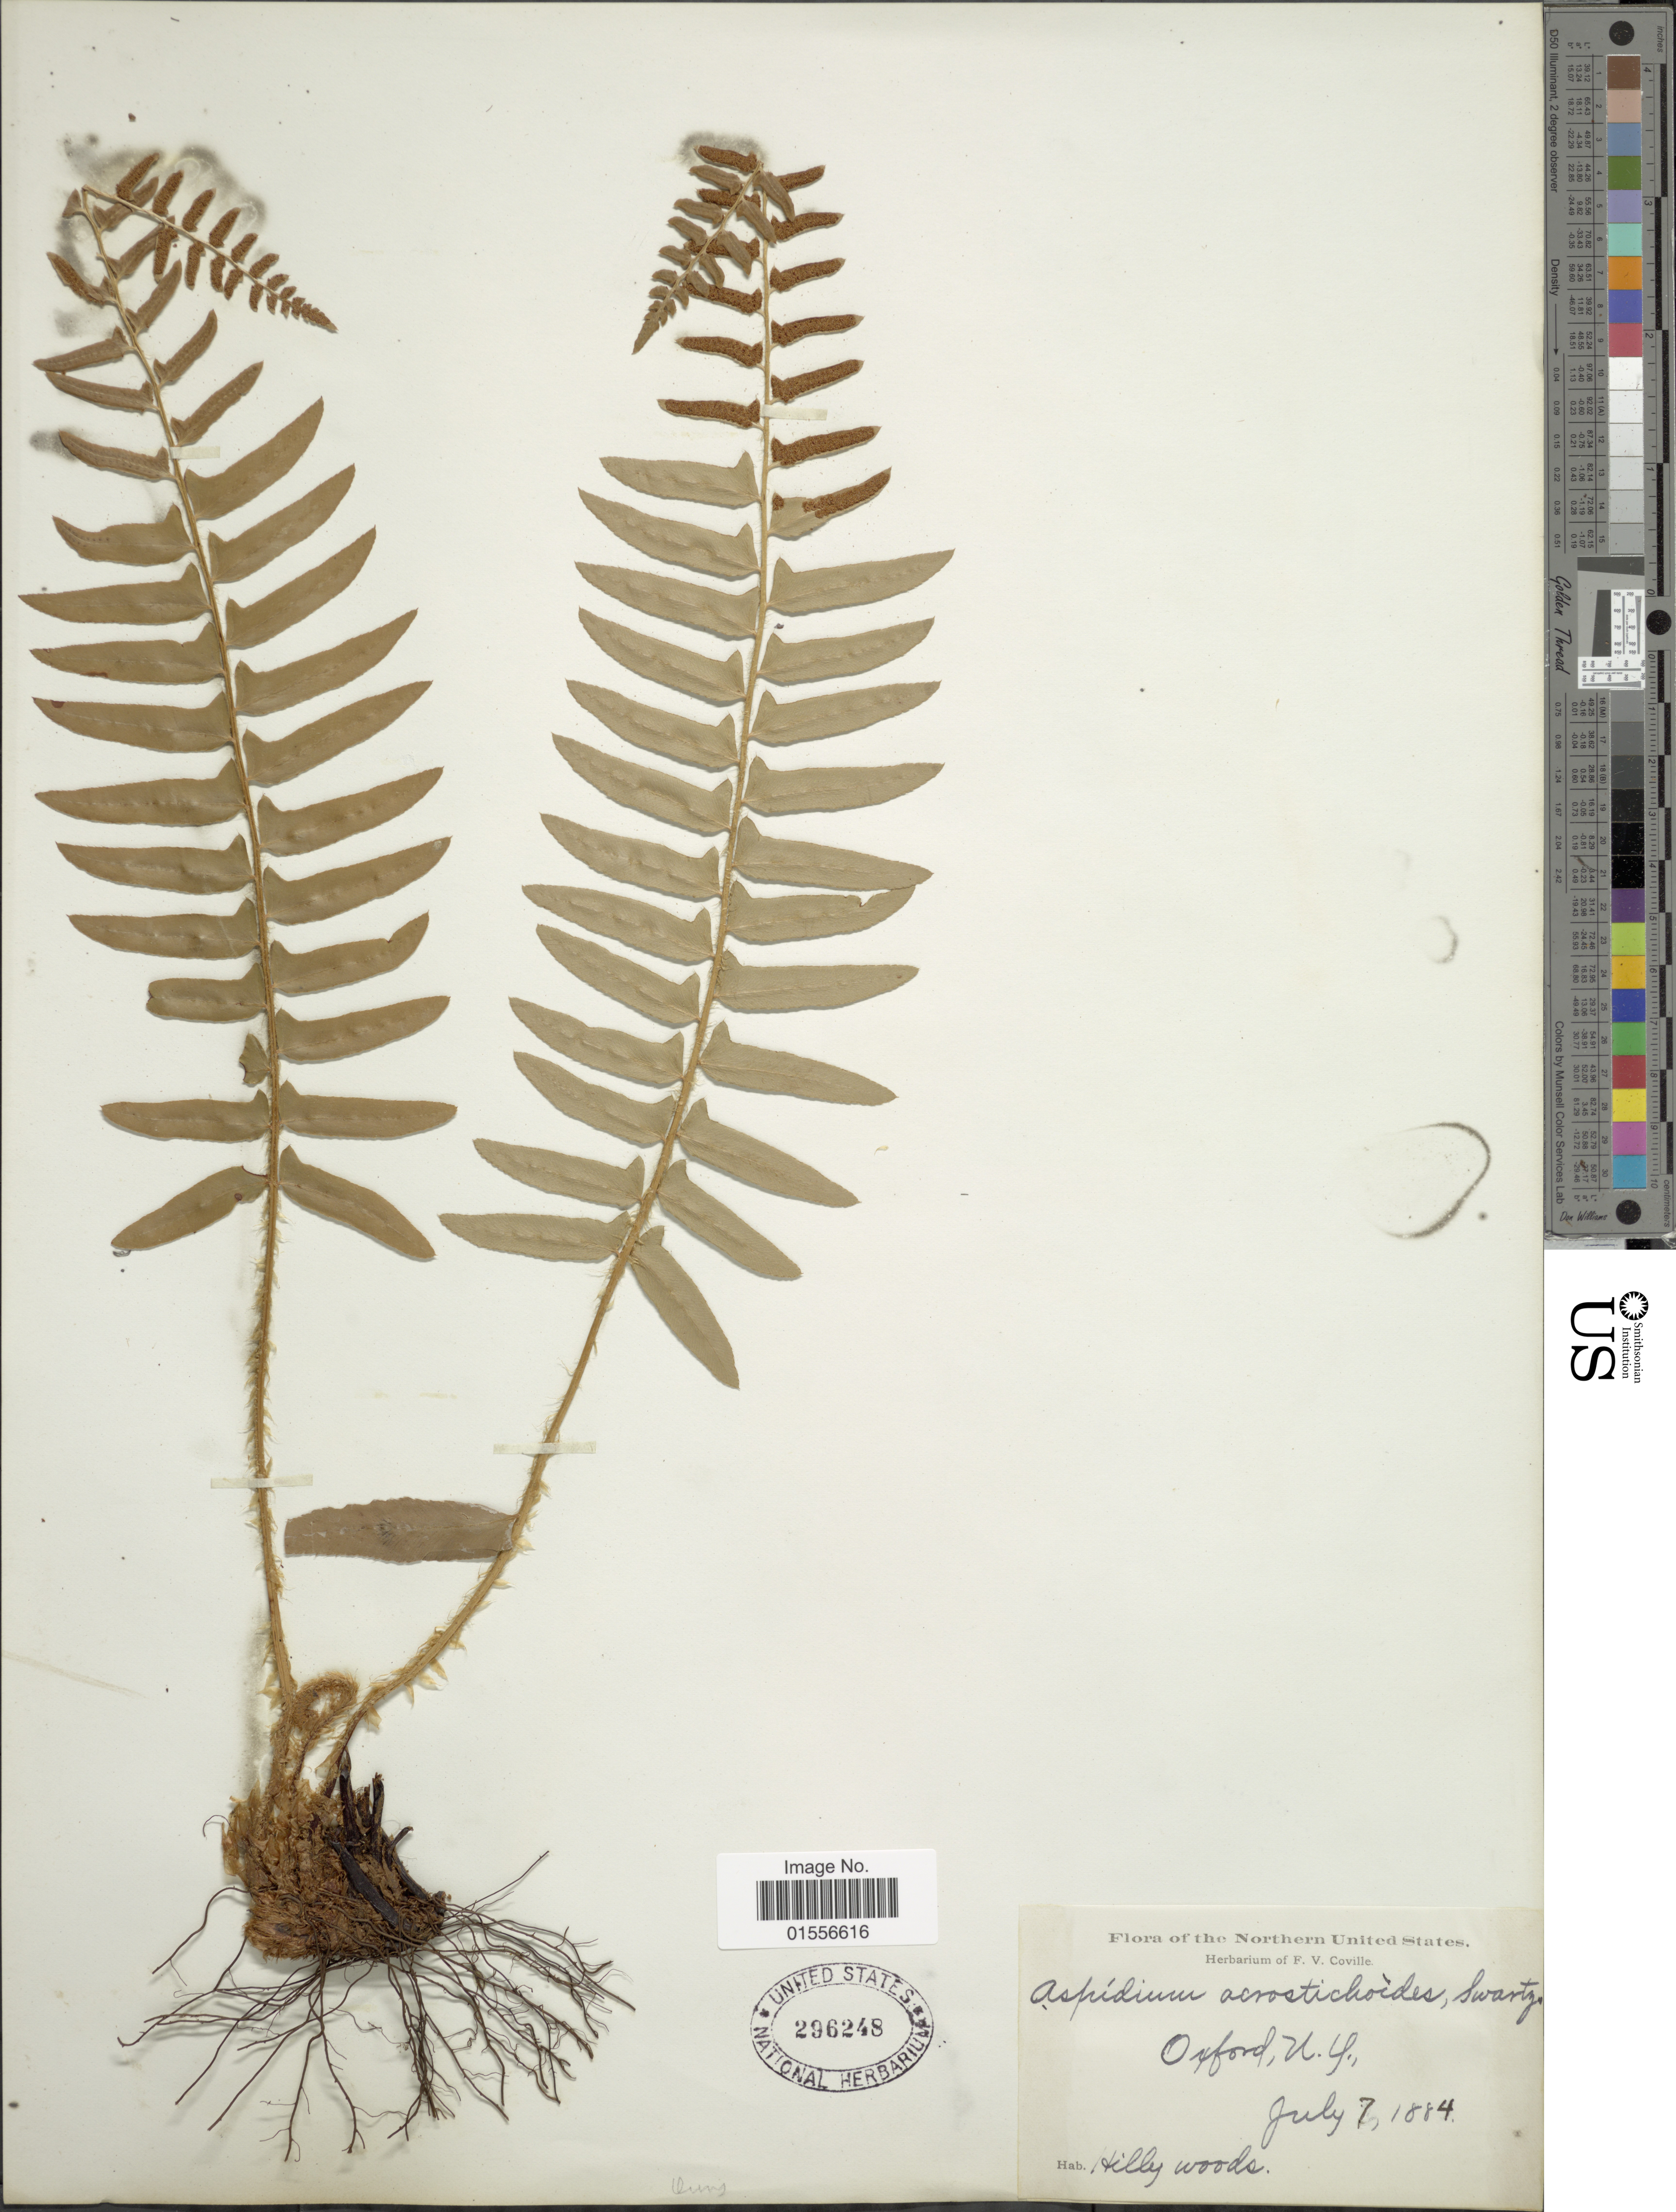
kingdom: Plantae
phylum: Tracheophyta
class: Polypodiopsida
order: Polypodiales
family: Dryopteridaceae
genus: Polystichum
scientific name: Polystichum acrostichoides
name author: (Michx.) Schott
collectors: ex herb. F. V. Coville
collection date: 1884-07-07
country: United States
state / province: New York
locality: Oxford, Hilly woords, Northern U.S.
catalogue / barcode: US 296248